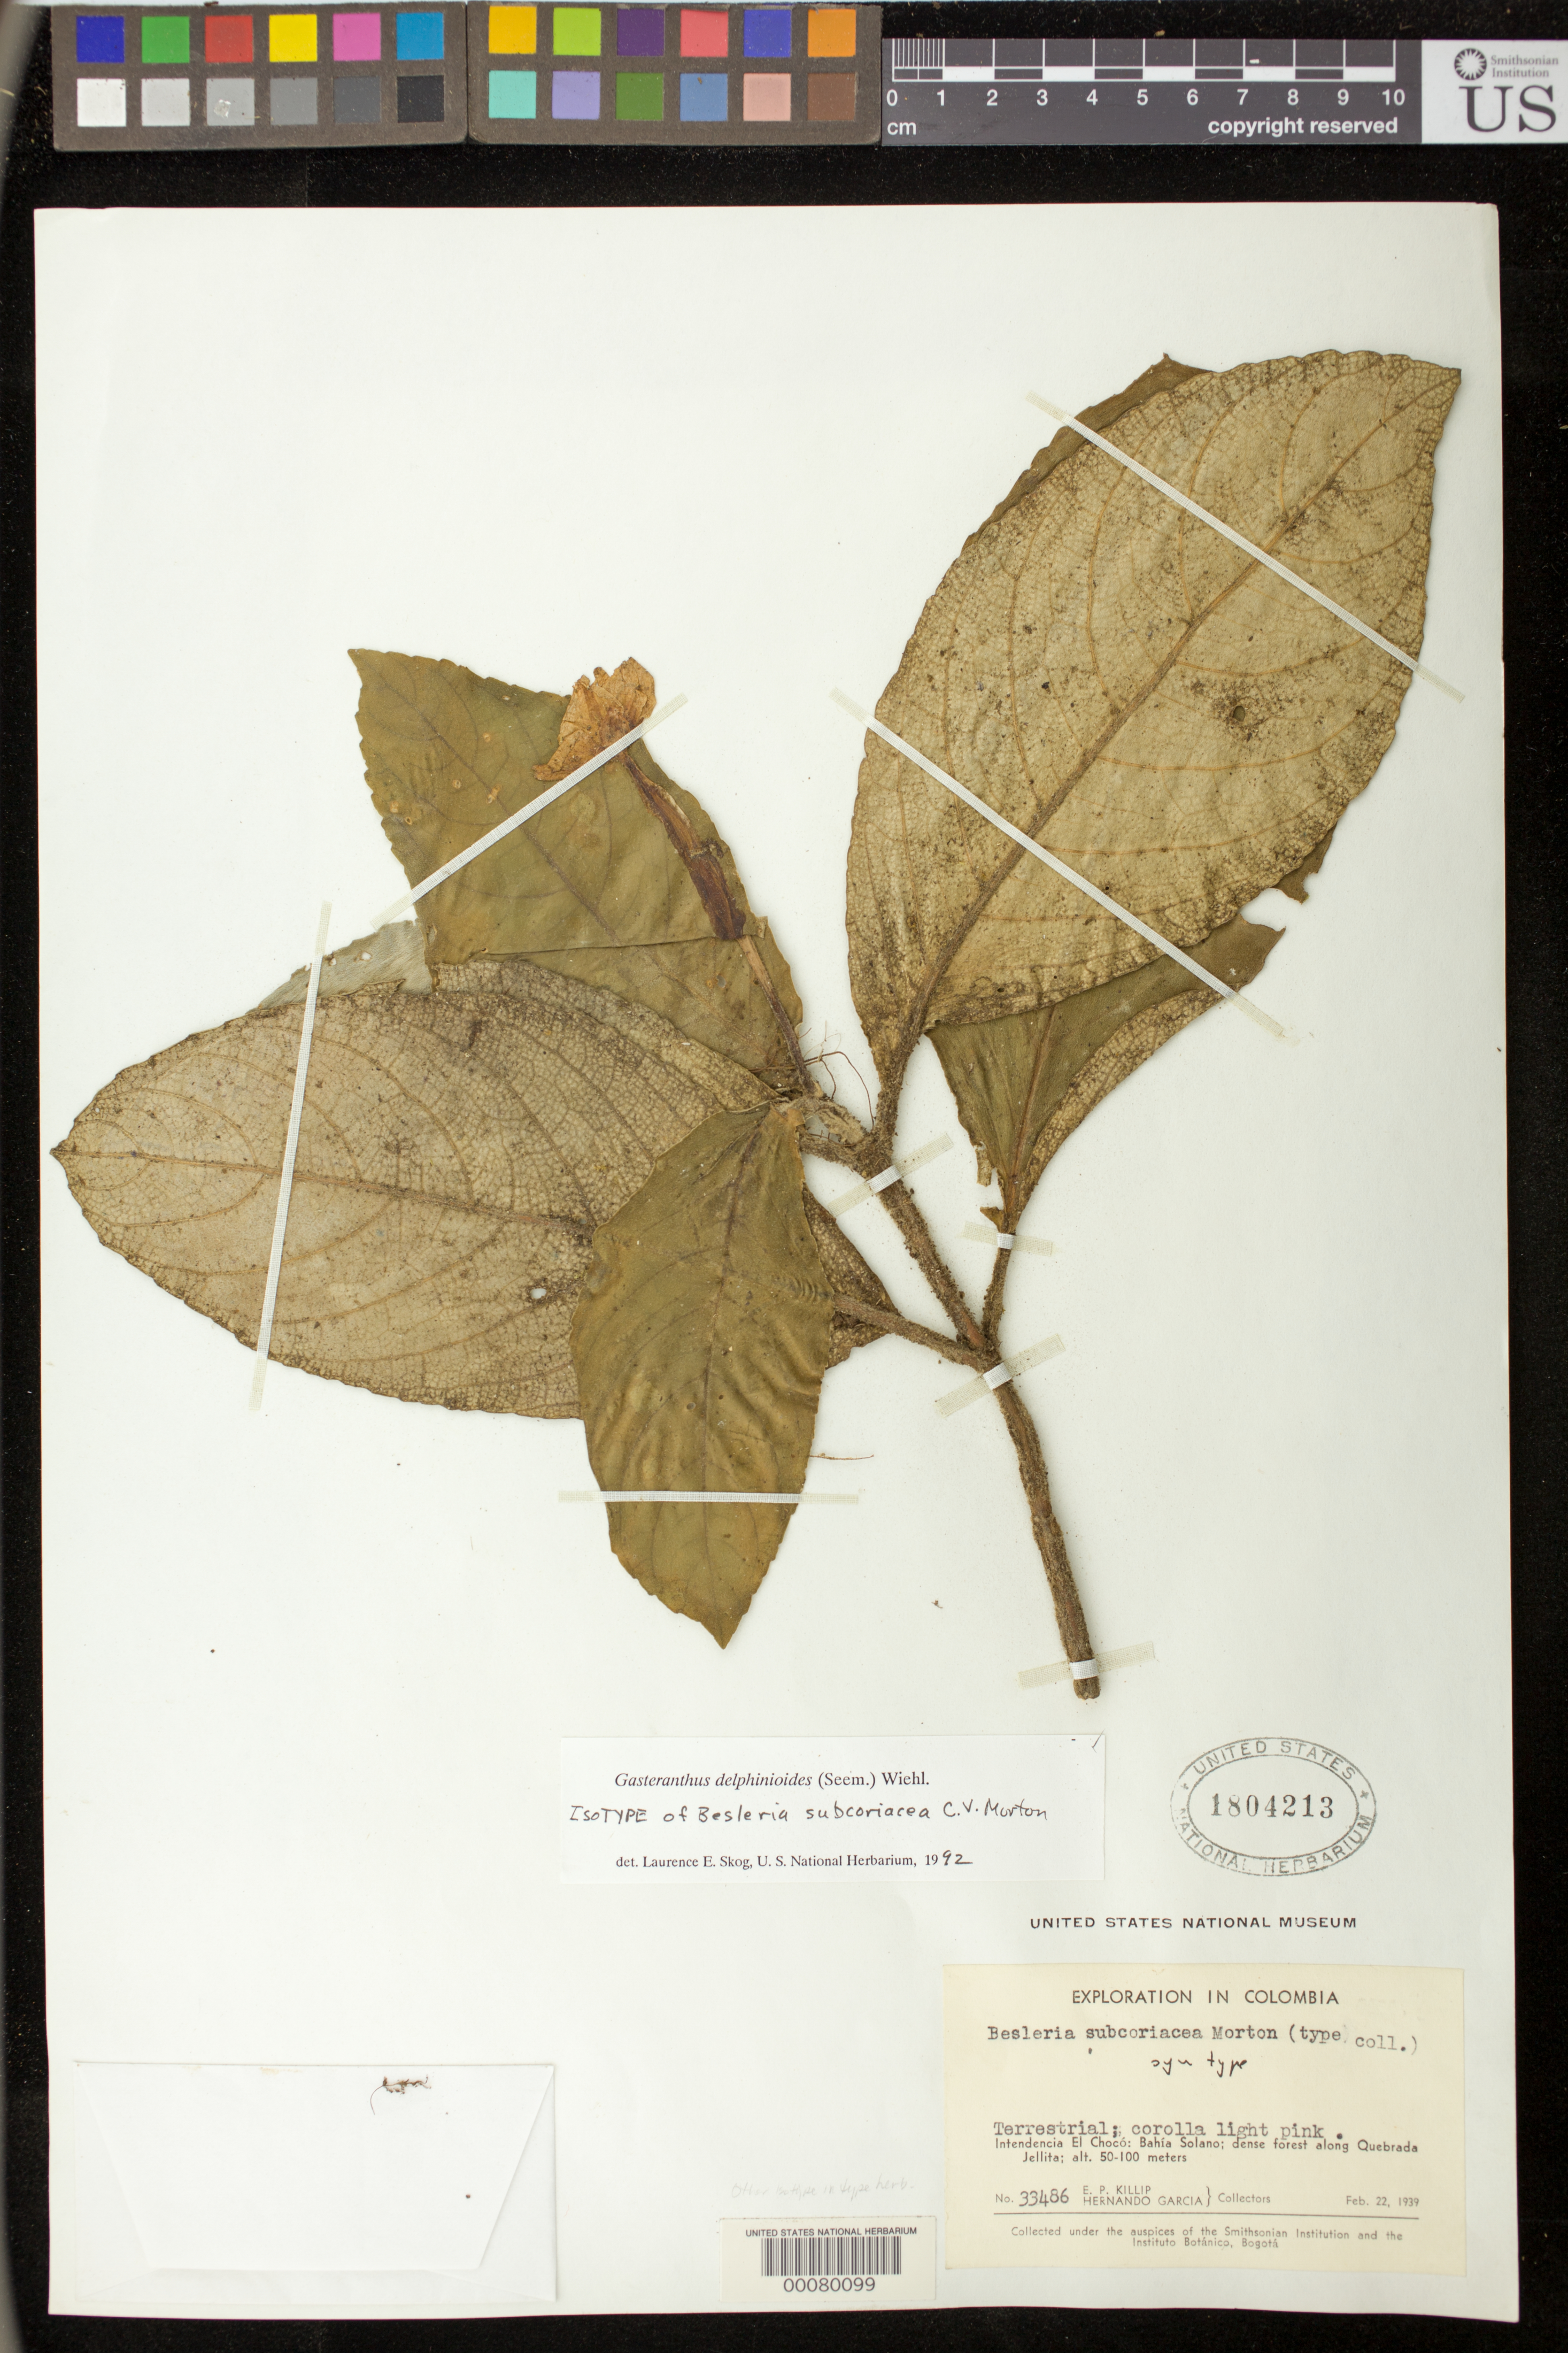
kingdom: Plantae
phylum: Tracheophyta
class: Magnoliopsida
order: Lamiales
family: Gesneriaceae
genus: Gasteranthus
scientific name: Gasteranthus delphinioides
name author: (Seem.) Wiehler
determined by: Skog, Laurence E.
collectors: E. P. Killip & H. Garcia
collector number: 33486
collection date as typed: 22 Feb 1939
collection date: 1939-02-22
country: Colombia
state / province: Chocó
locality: Bahía Solano, along Quebrada Jellita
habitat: dense forest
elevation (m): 50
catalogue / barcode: US 1804213